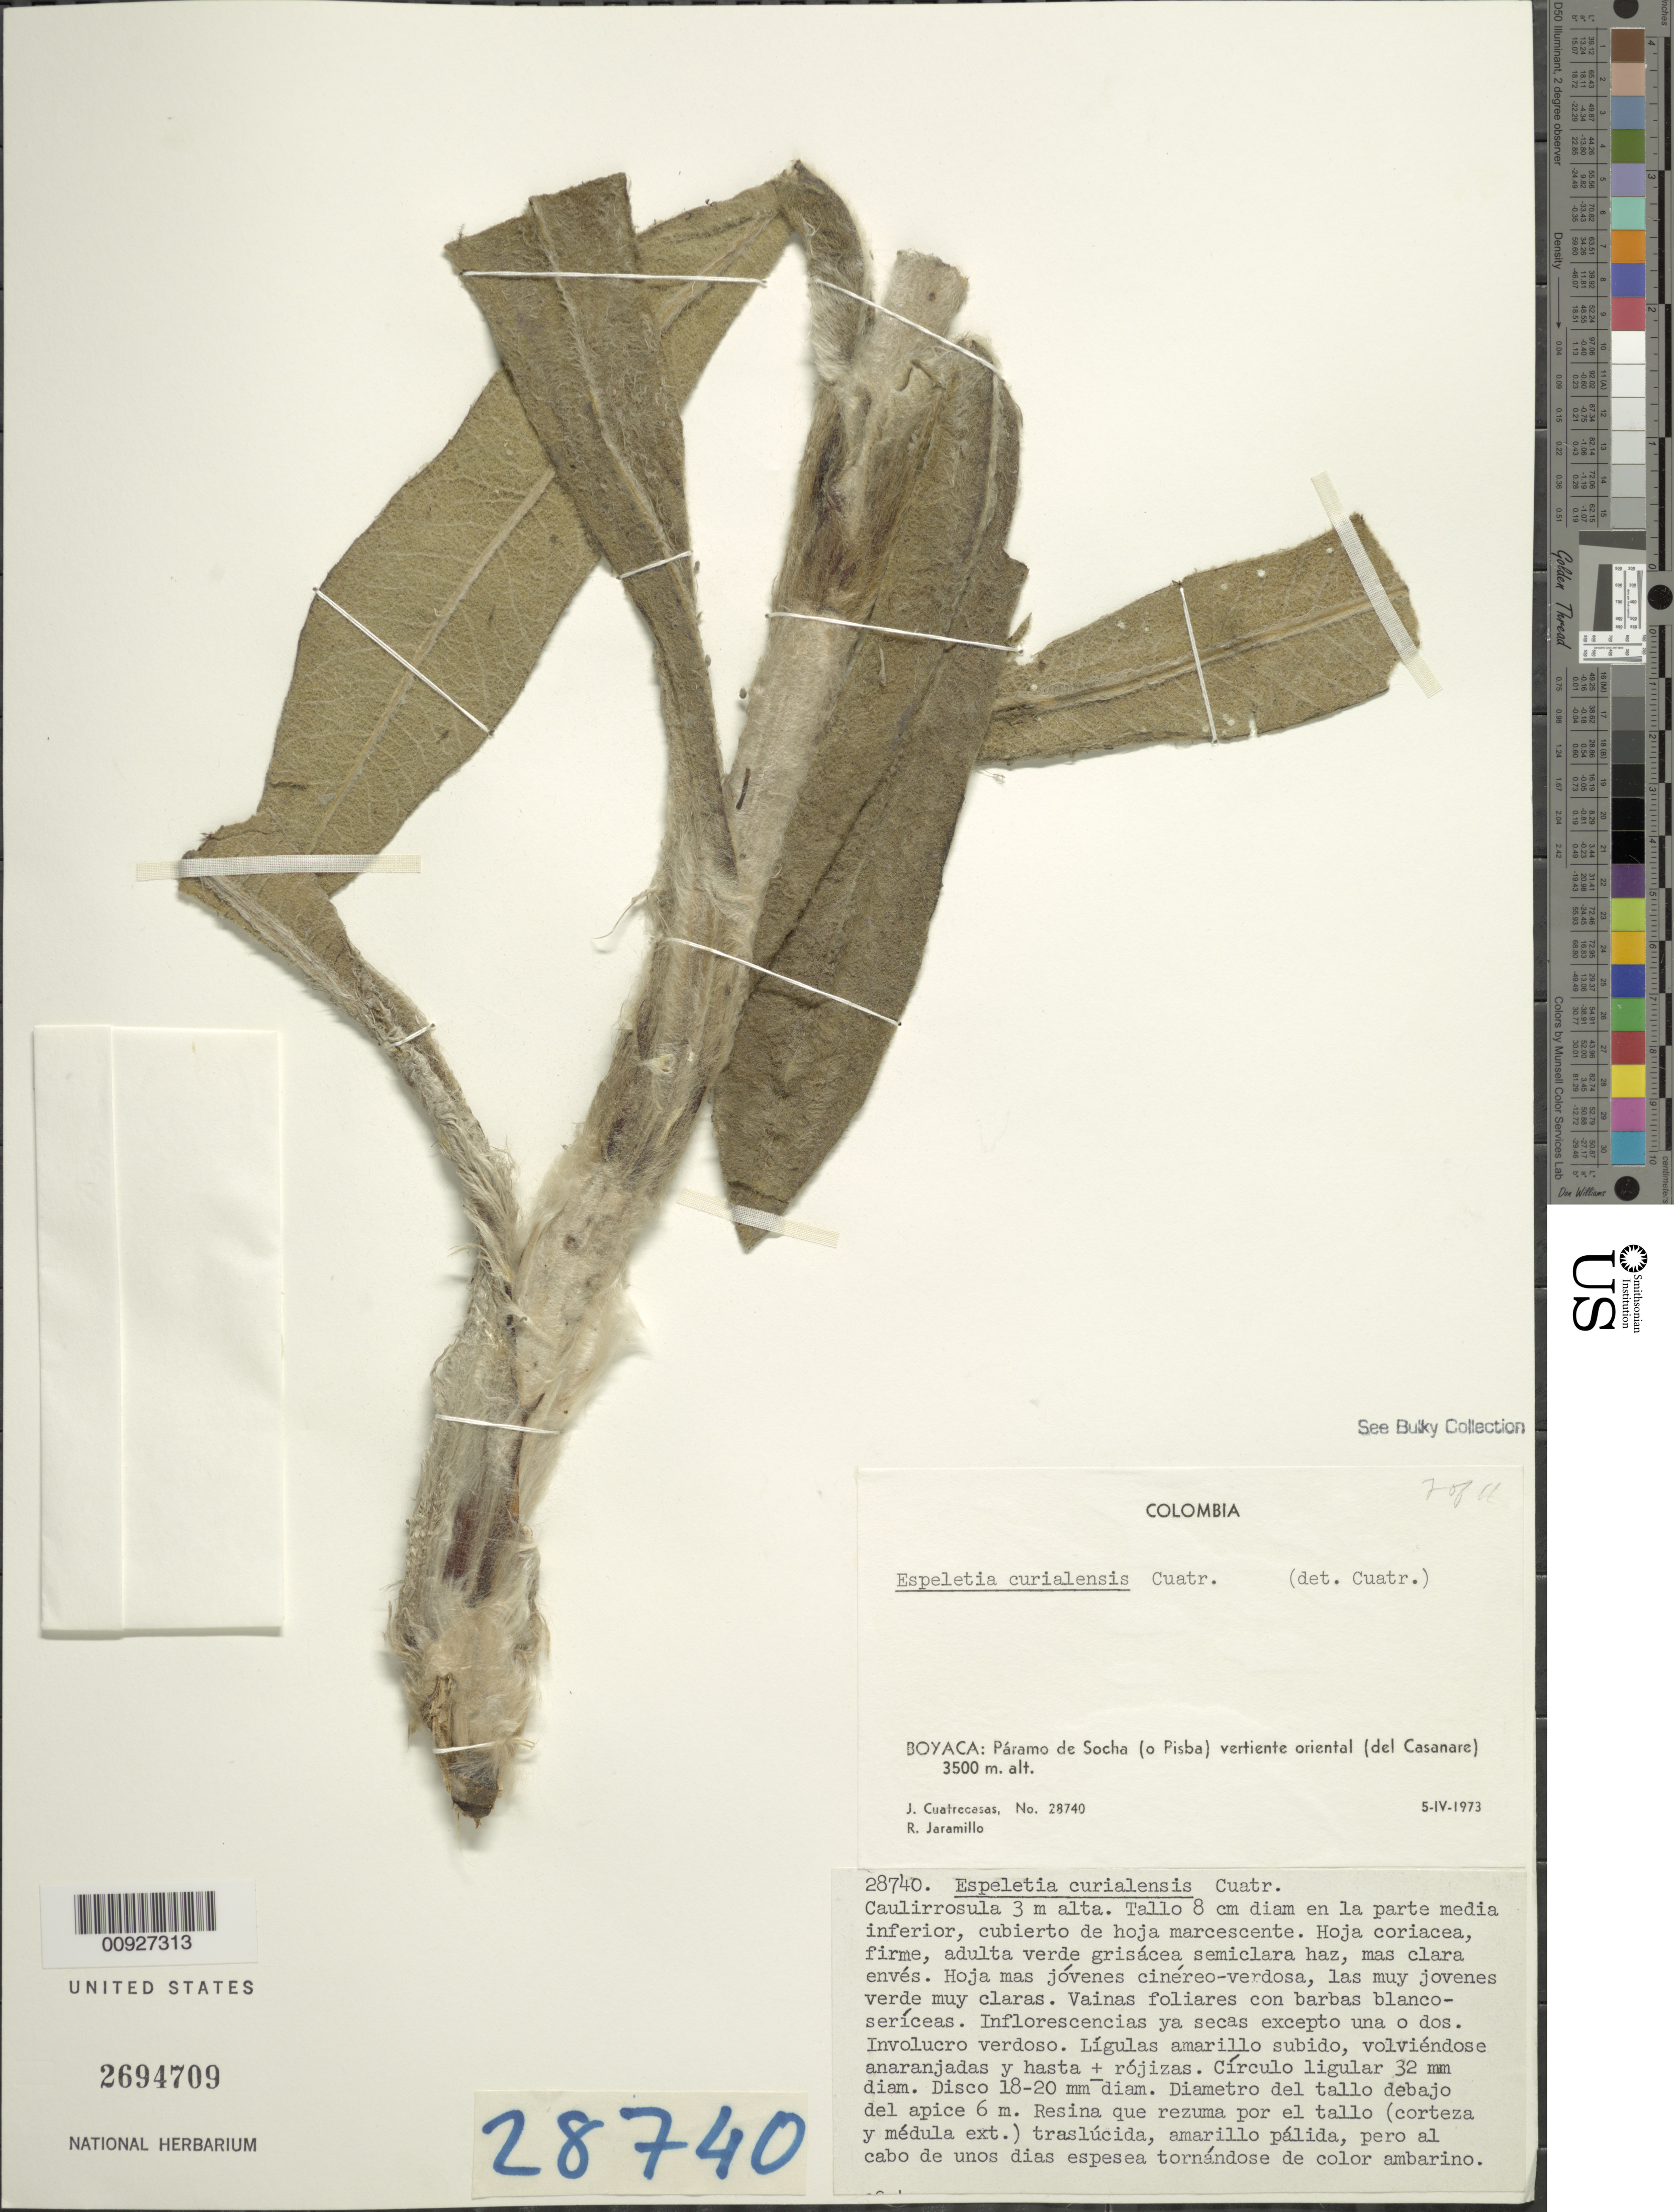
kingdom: Plantae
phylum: Tracheophyta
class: Magnoliopsida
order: Asterales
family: Asteraceae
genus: Espeletia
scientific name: Espeletia curialensis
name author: Cuatrec.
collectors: J. Cuatrecasas & R. Jaramillo M.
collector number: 28740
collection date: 1973-04-05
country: Colombia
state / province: Boyacá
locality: P. de Socha (o Pisba). Páramo de Socha (o Pisba) vertiente oriental (del Casanare)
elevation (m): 3500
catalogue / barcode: US 2694709